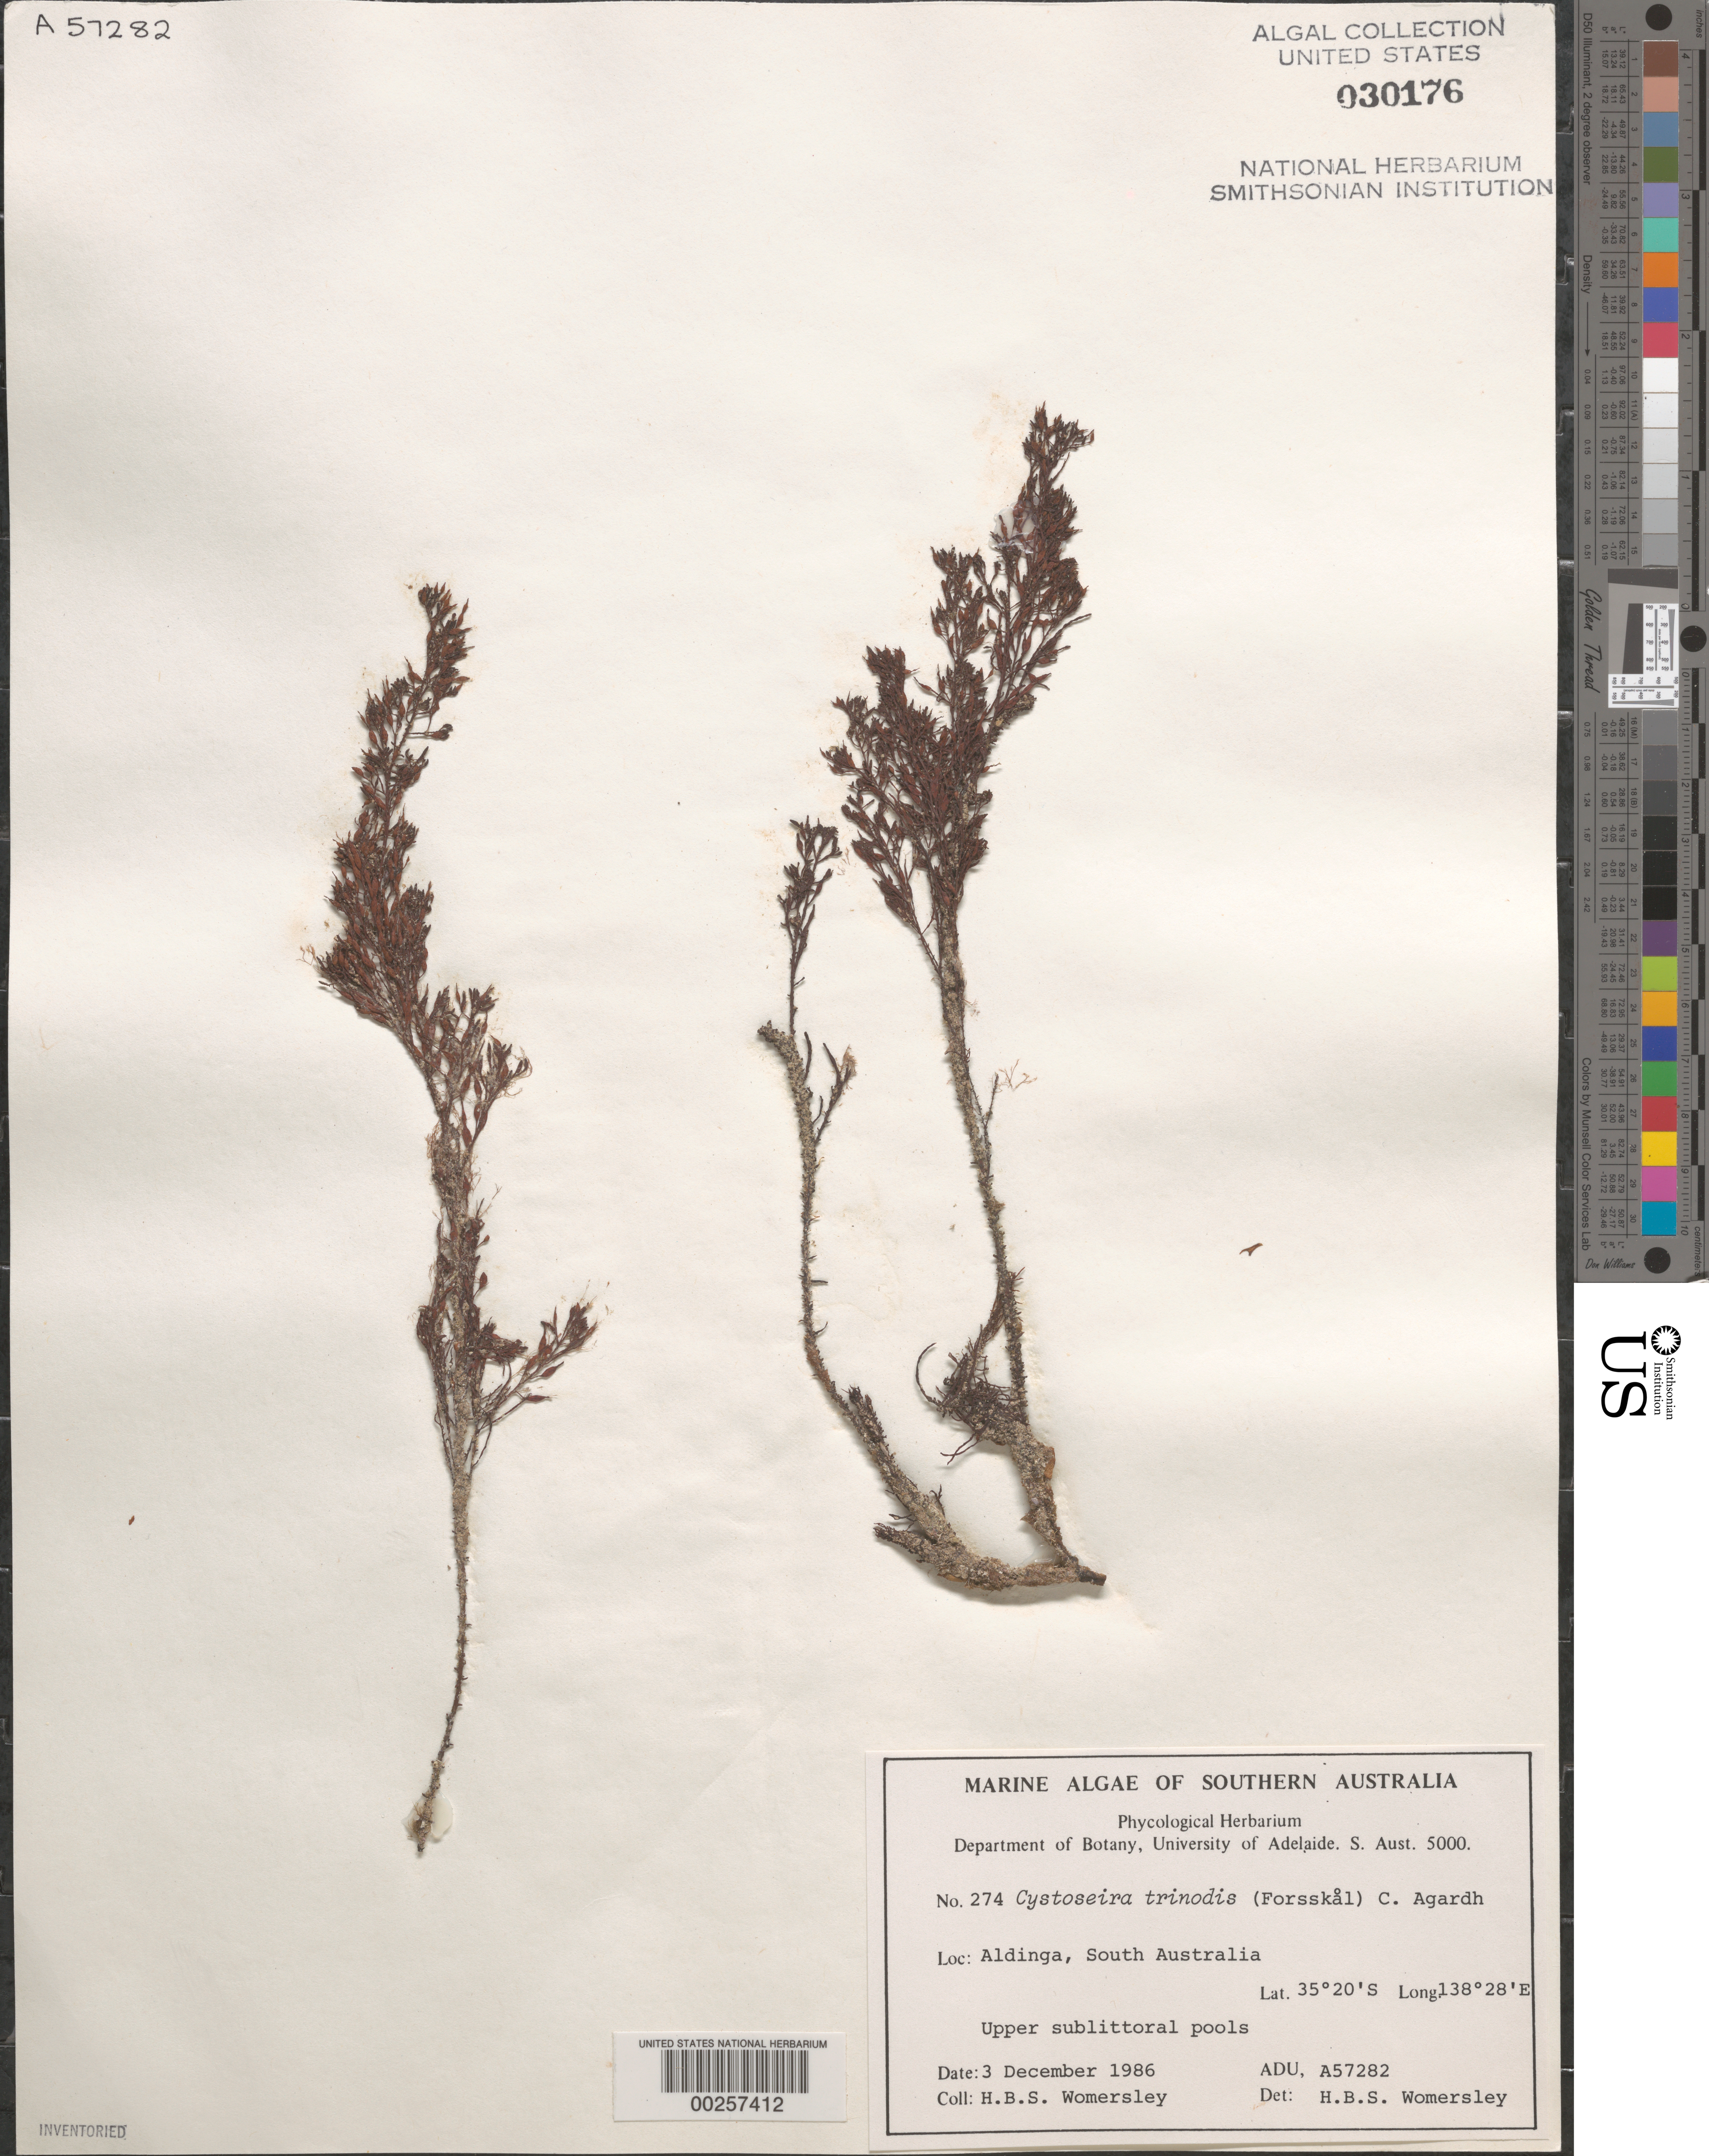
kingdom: Chromista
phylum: Ochrophyta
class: Phaeophyceae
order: Fucales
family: Sargassaceae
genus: Cystoseira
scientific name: Cystoseira trinodis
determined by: Womersley, H. B. S.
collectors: H. B. S. Womersley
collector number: ADU A57282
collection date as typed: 03 Dec 1986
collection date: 1986-12-03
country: Australia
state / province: South Australia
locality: Aldinga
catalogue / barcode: US 30176